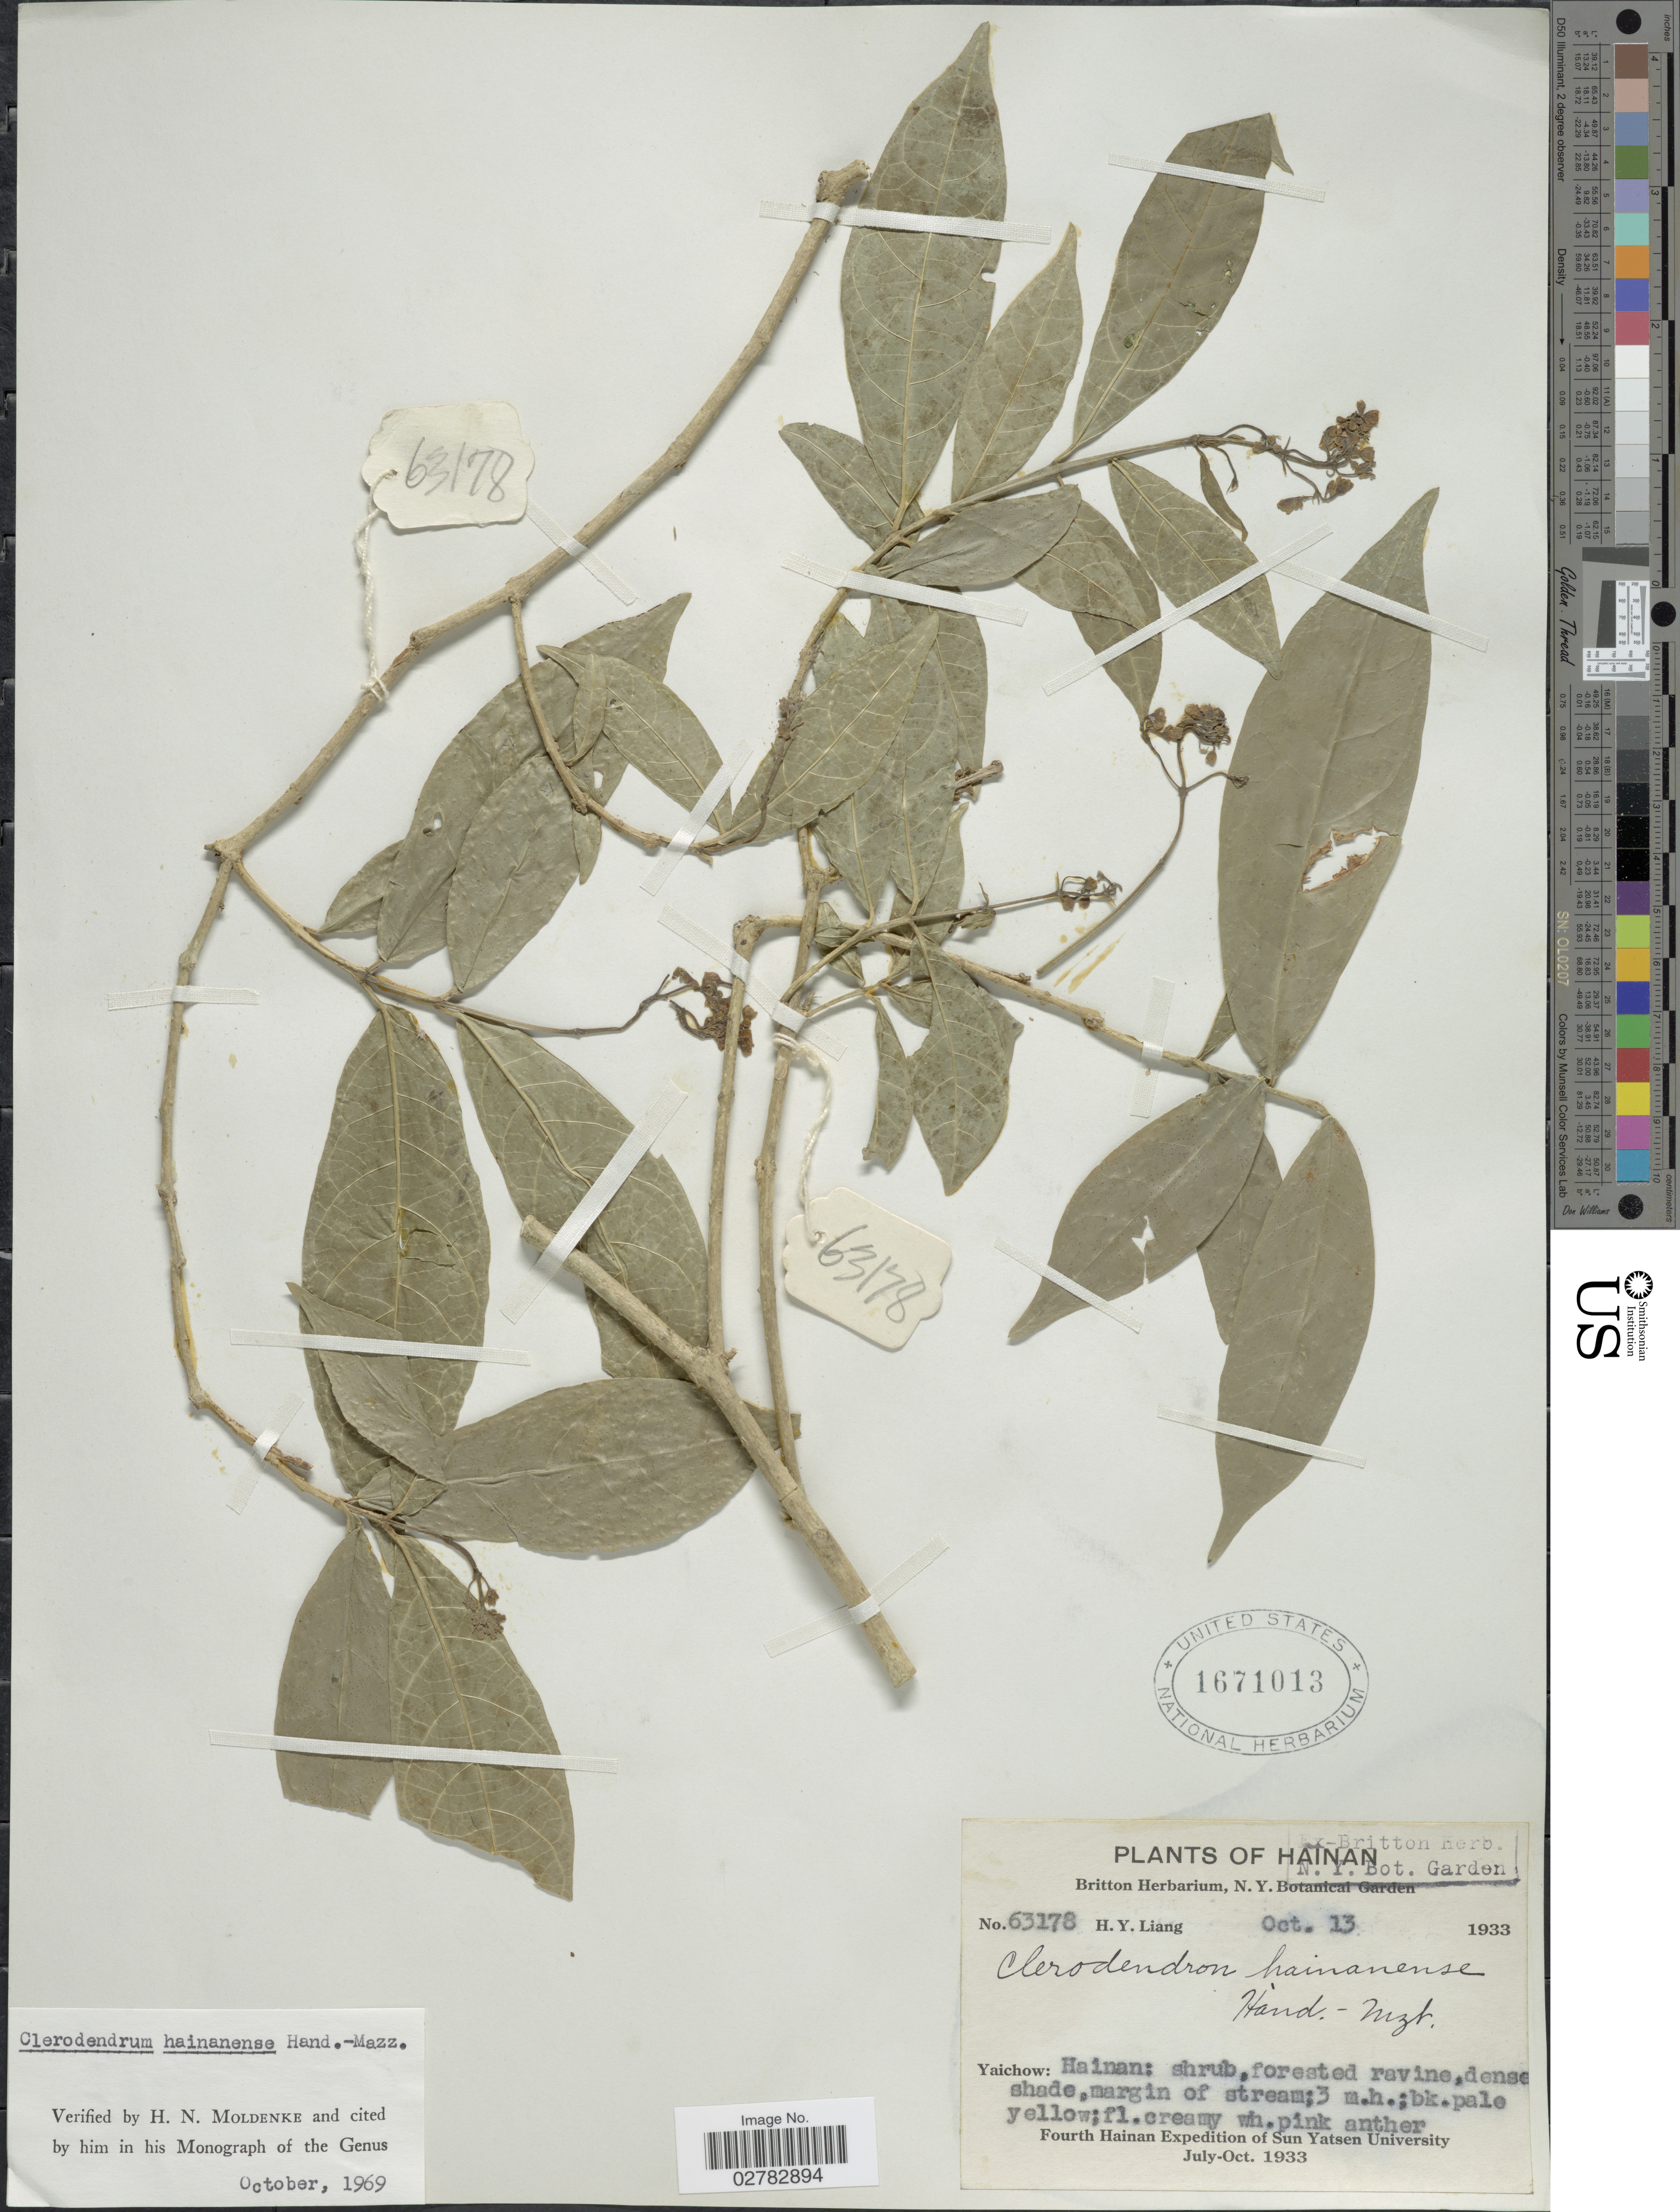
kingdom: Plantae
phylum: Tracheophyta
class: Magnoliopsida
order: Lamiales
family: Lamiaceae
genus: Clerodendrum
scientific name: Clerodendrum hainanense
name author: Hand.-Mazz.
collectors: H. Y. Liang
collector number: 63178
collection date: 1933-10-13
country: China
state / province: Hainan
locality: Yaichow.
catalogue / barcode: US 1671013